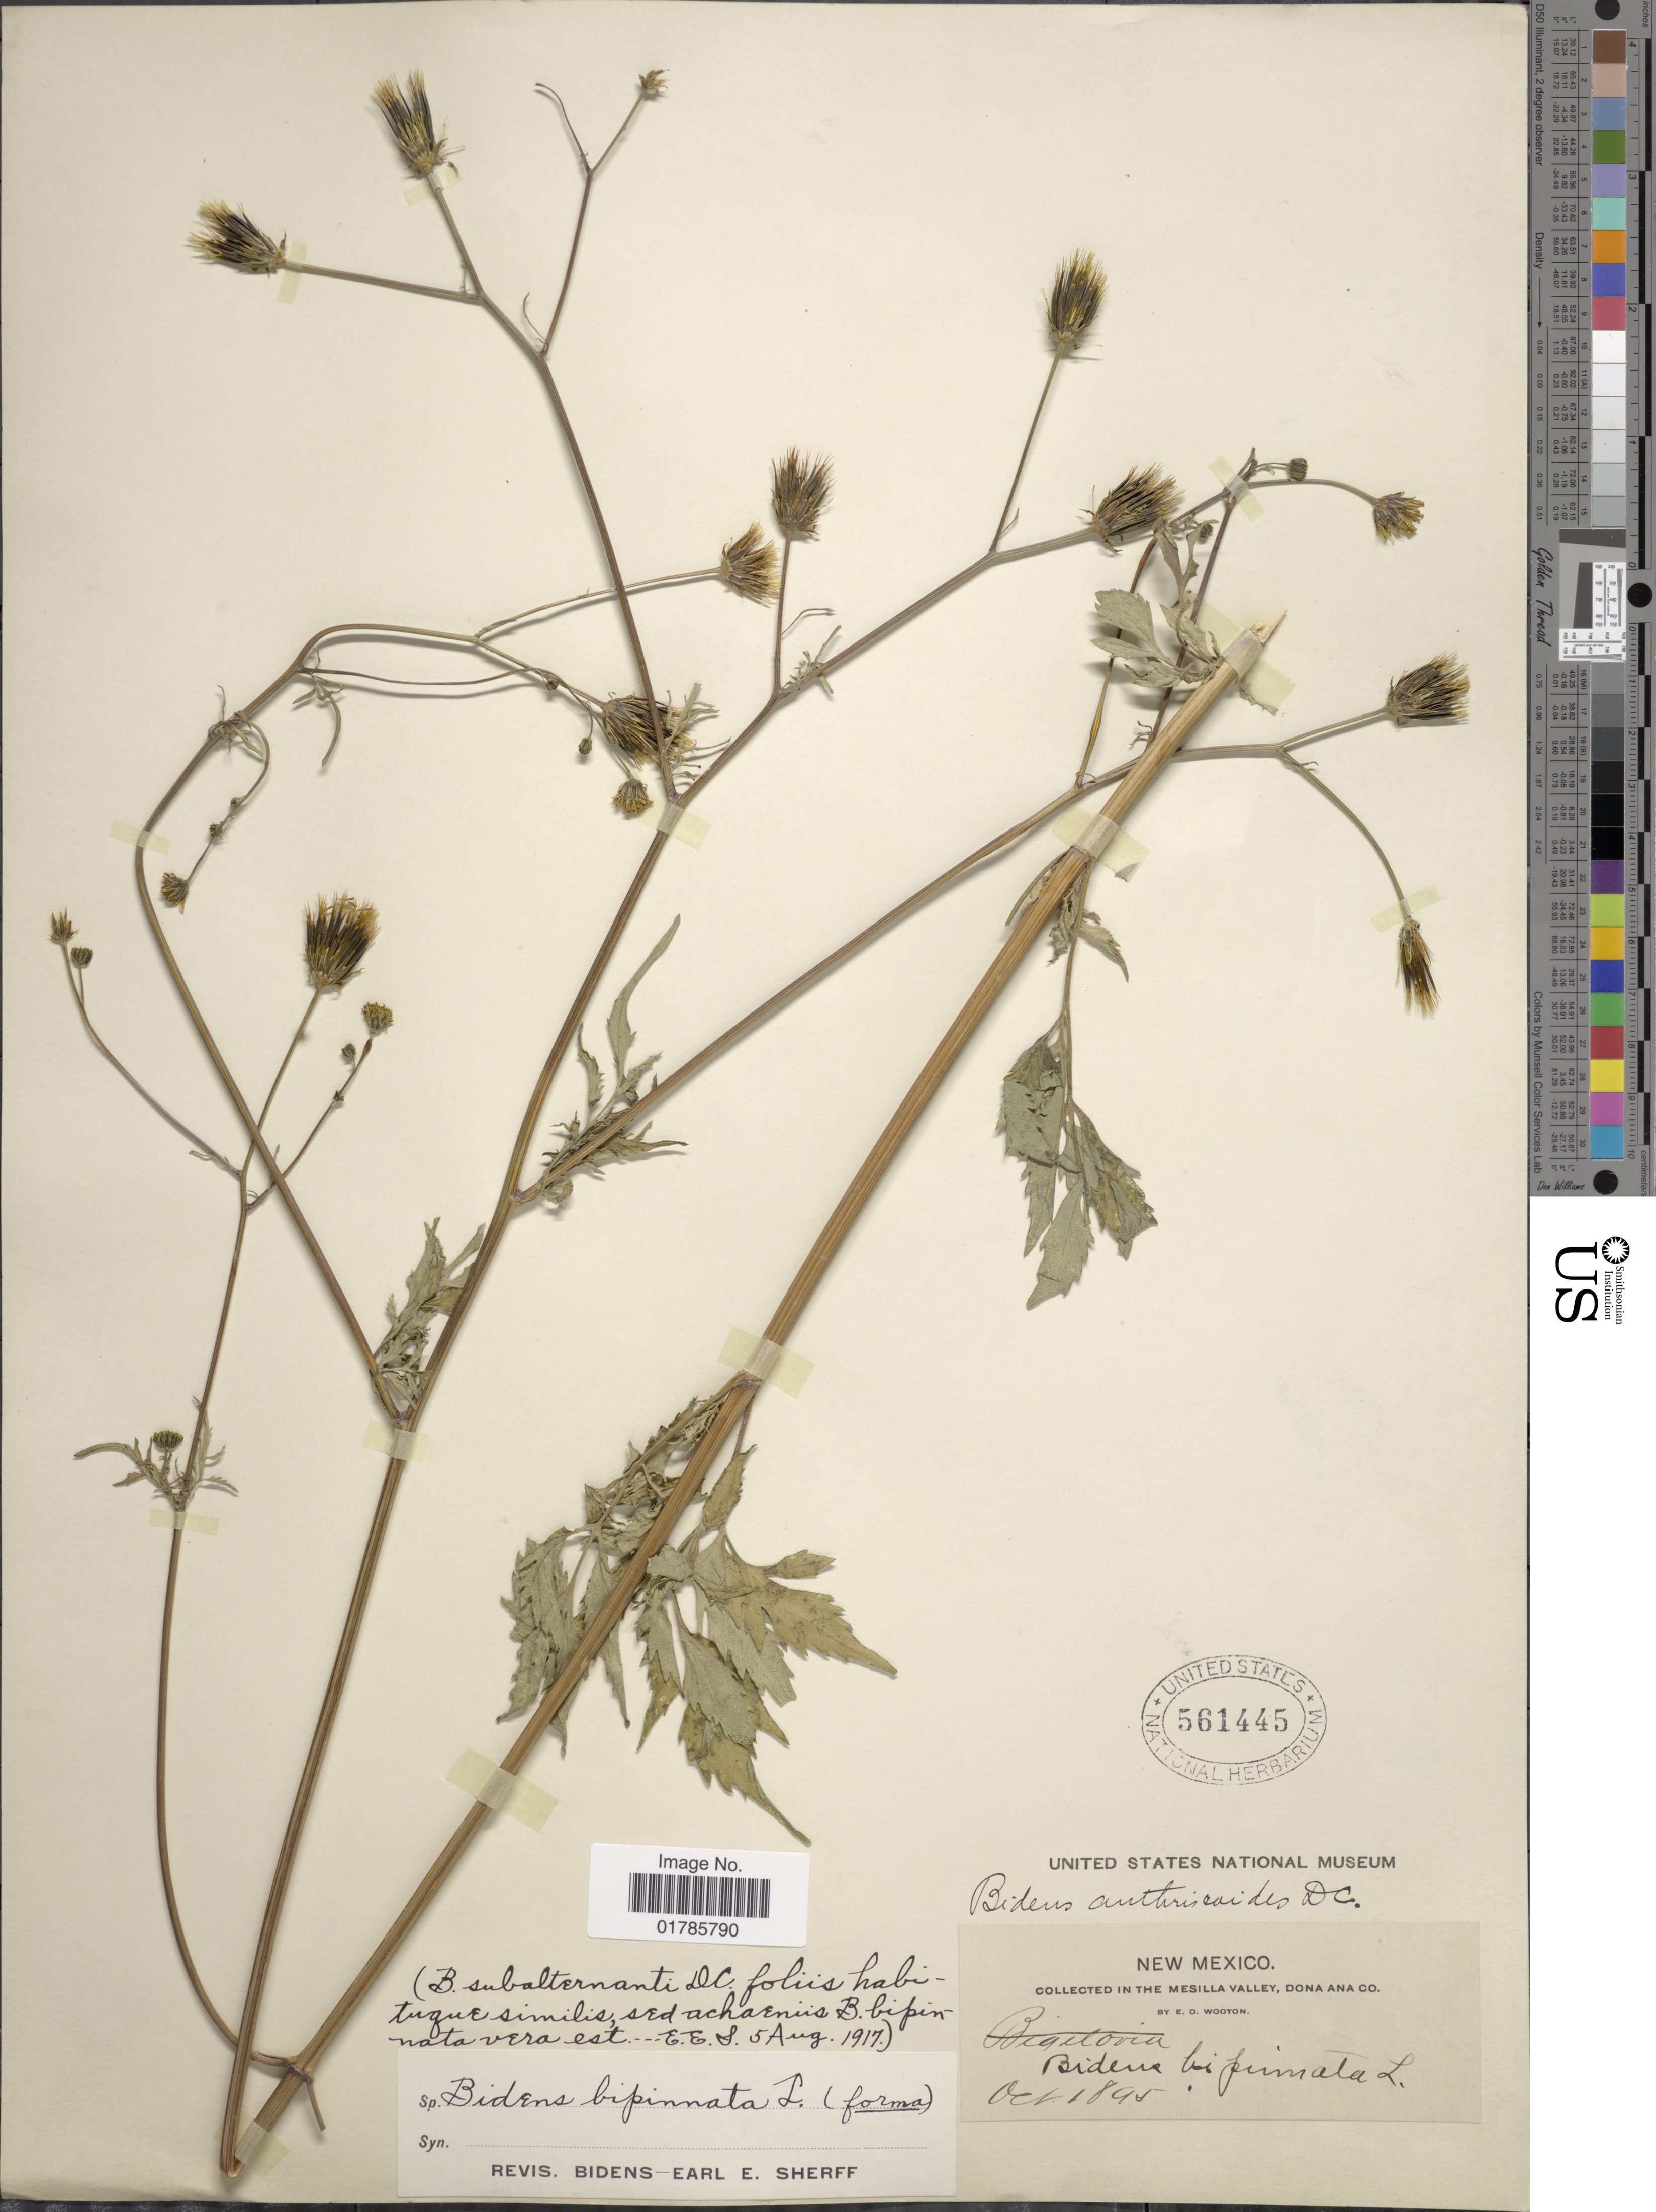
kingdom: Plantae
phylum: Tracheophyta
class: Magnoliopsida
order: Asterales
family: Asteraceae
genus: Bidens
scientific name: Bidens bipinnata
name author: L.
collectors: E. O. Wooton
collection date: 1895-10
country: United States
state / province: New Mexico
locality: In the Mesilla Valley, Dona Ana Co.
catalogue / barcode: US 561445